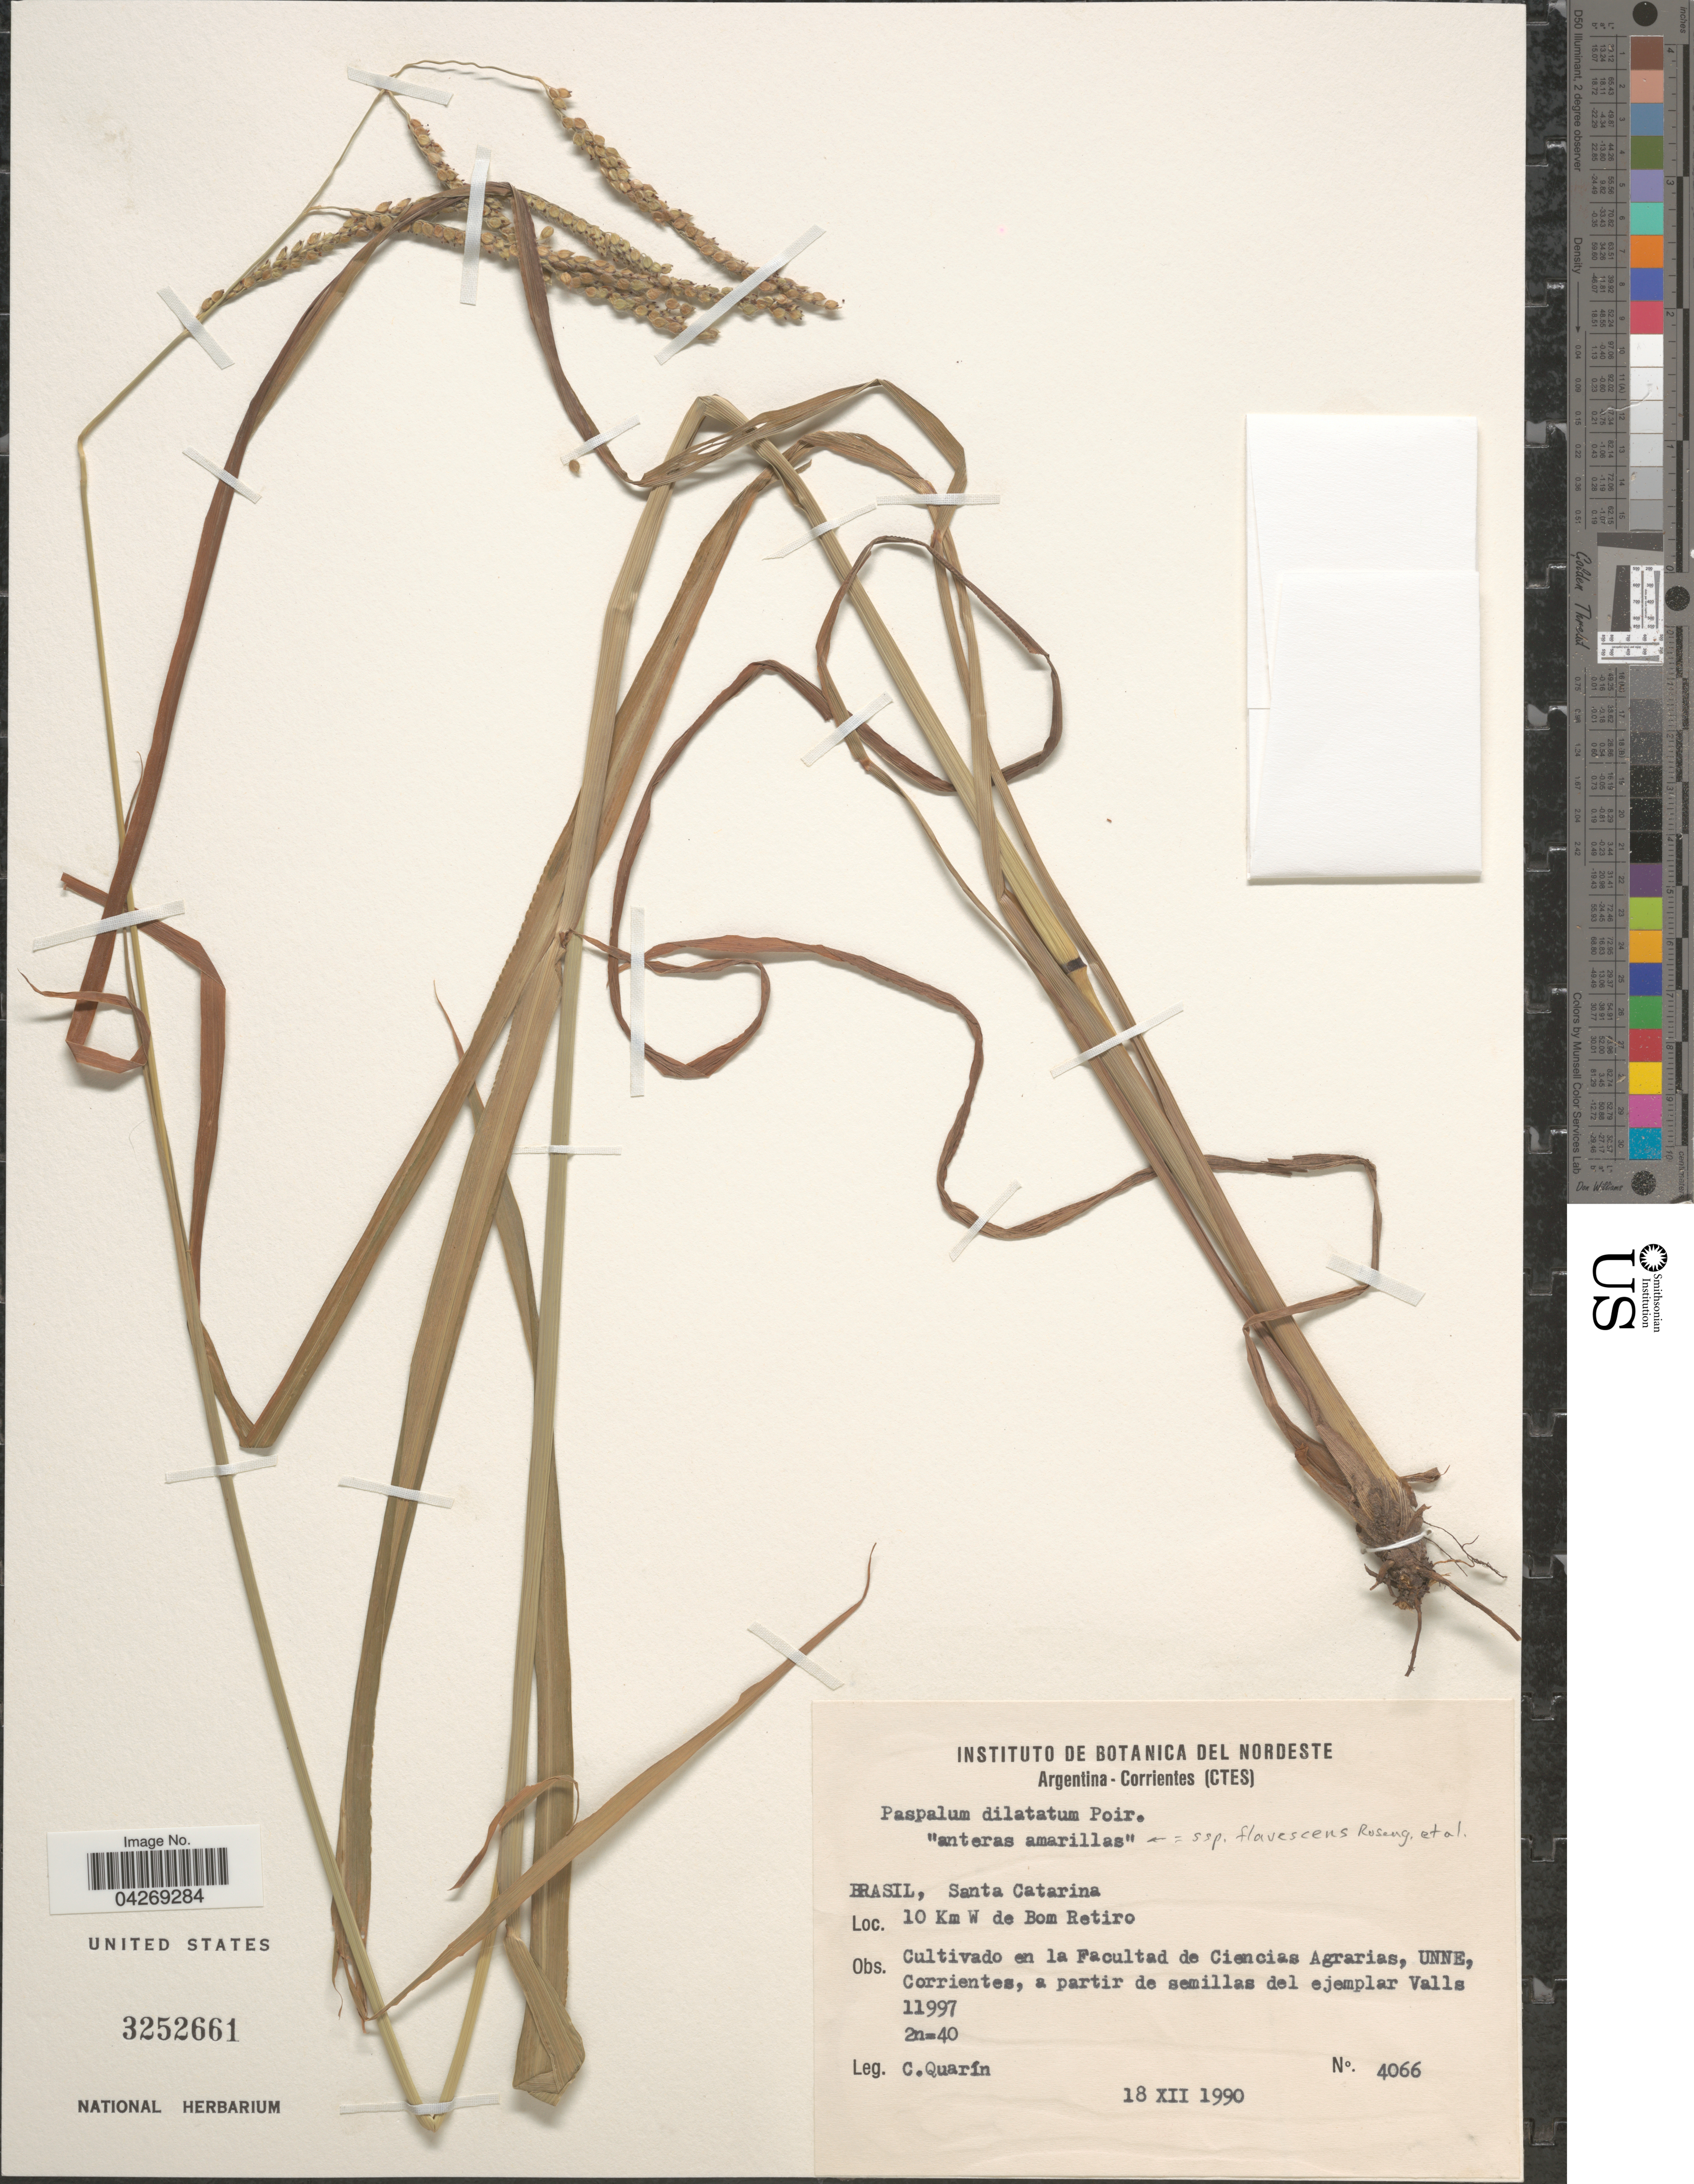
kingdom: Plantae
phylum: Tracheophyta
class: Liliopsida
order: Poales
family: Poaceae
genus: Paspalum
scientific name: Paspalum dilatatum subsp. flavescens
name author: Roseng. & et al.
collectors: C. Quarín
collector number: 4066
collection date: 1990-12-18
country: Argentina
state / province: Corrientes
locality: En la Facultad de Ciencias Agrarias, UNNE.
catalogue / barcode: US 3252661